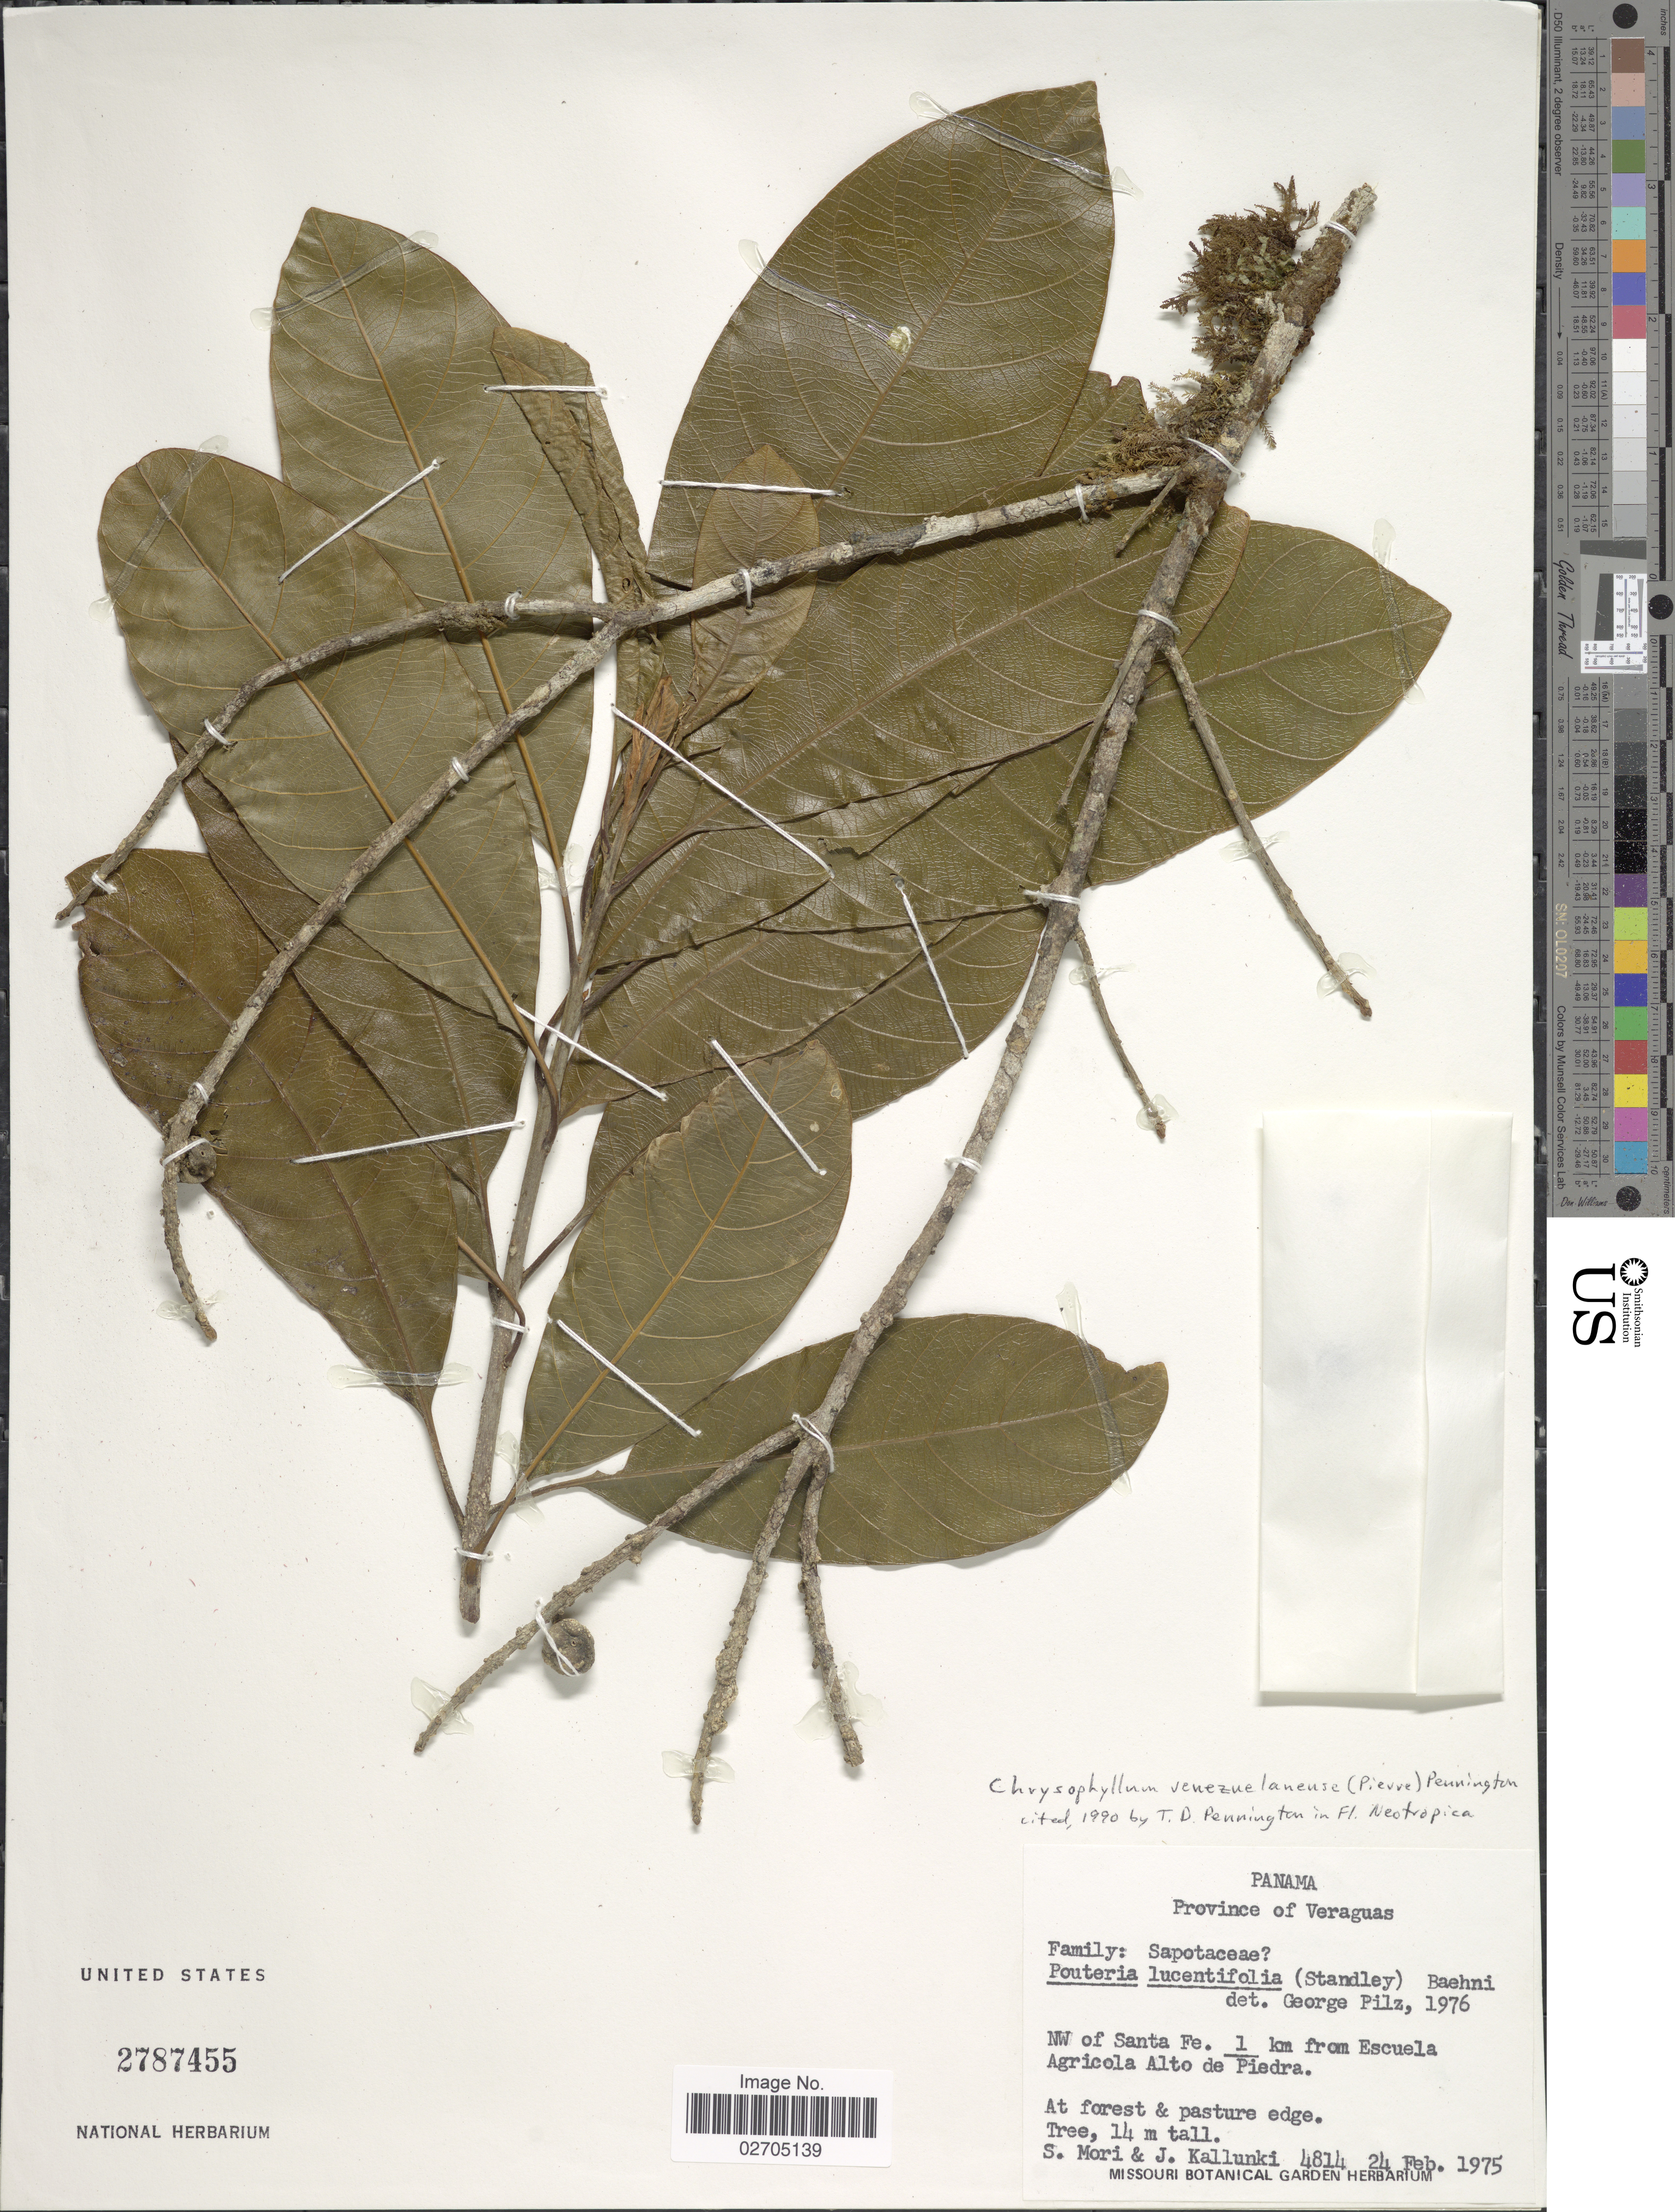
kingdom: Plantae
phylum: Tracheophyta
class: Magnoliopsida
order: Ericales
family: Sapotaceae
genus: Chrysophyllum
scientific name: Chrysophyllum venezuelanense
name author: (Pierre) T.D. Penn.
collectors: S. Mori & J. Kallunki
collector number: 4814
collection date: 1975-02-24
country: Panama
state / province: Veraguas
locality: NW of Santa Fe, 1 km from Escuela Agricola Alto de Piedra, at forest & pasture edge.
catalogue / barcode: US 2787455